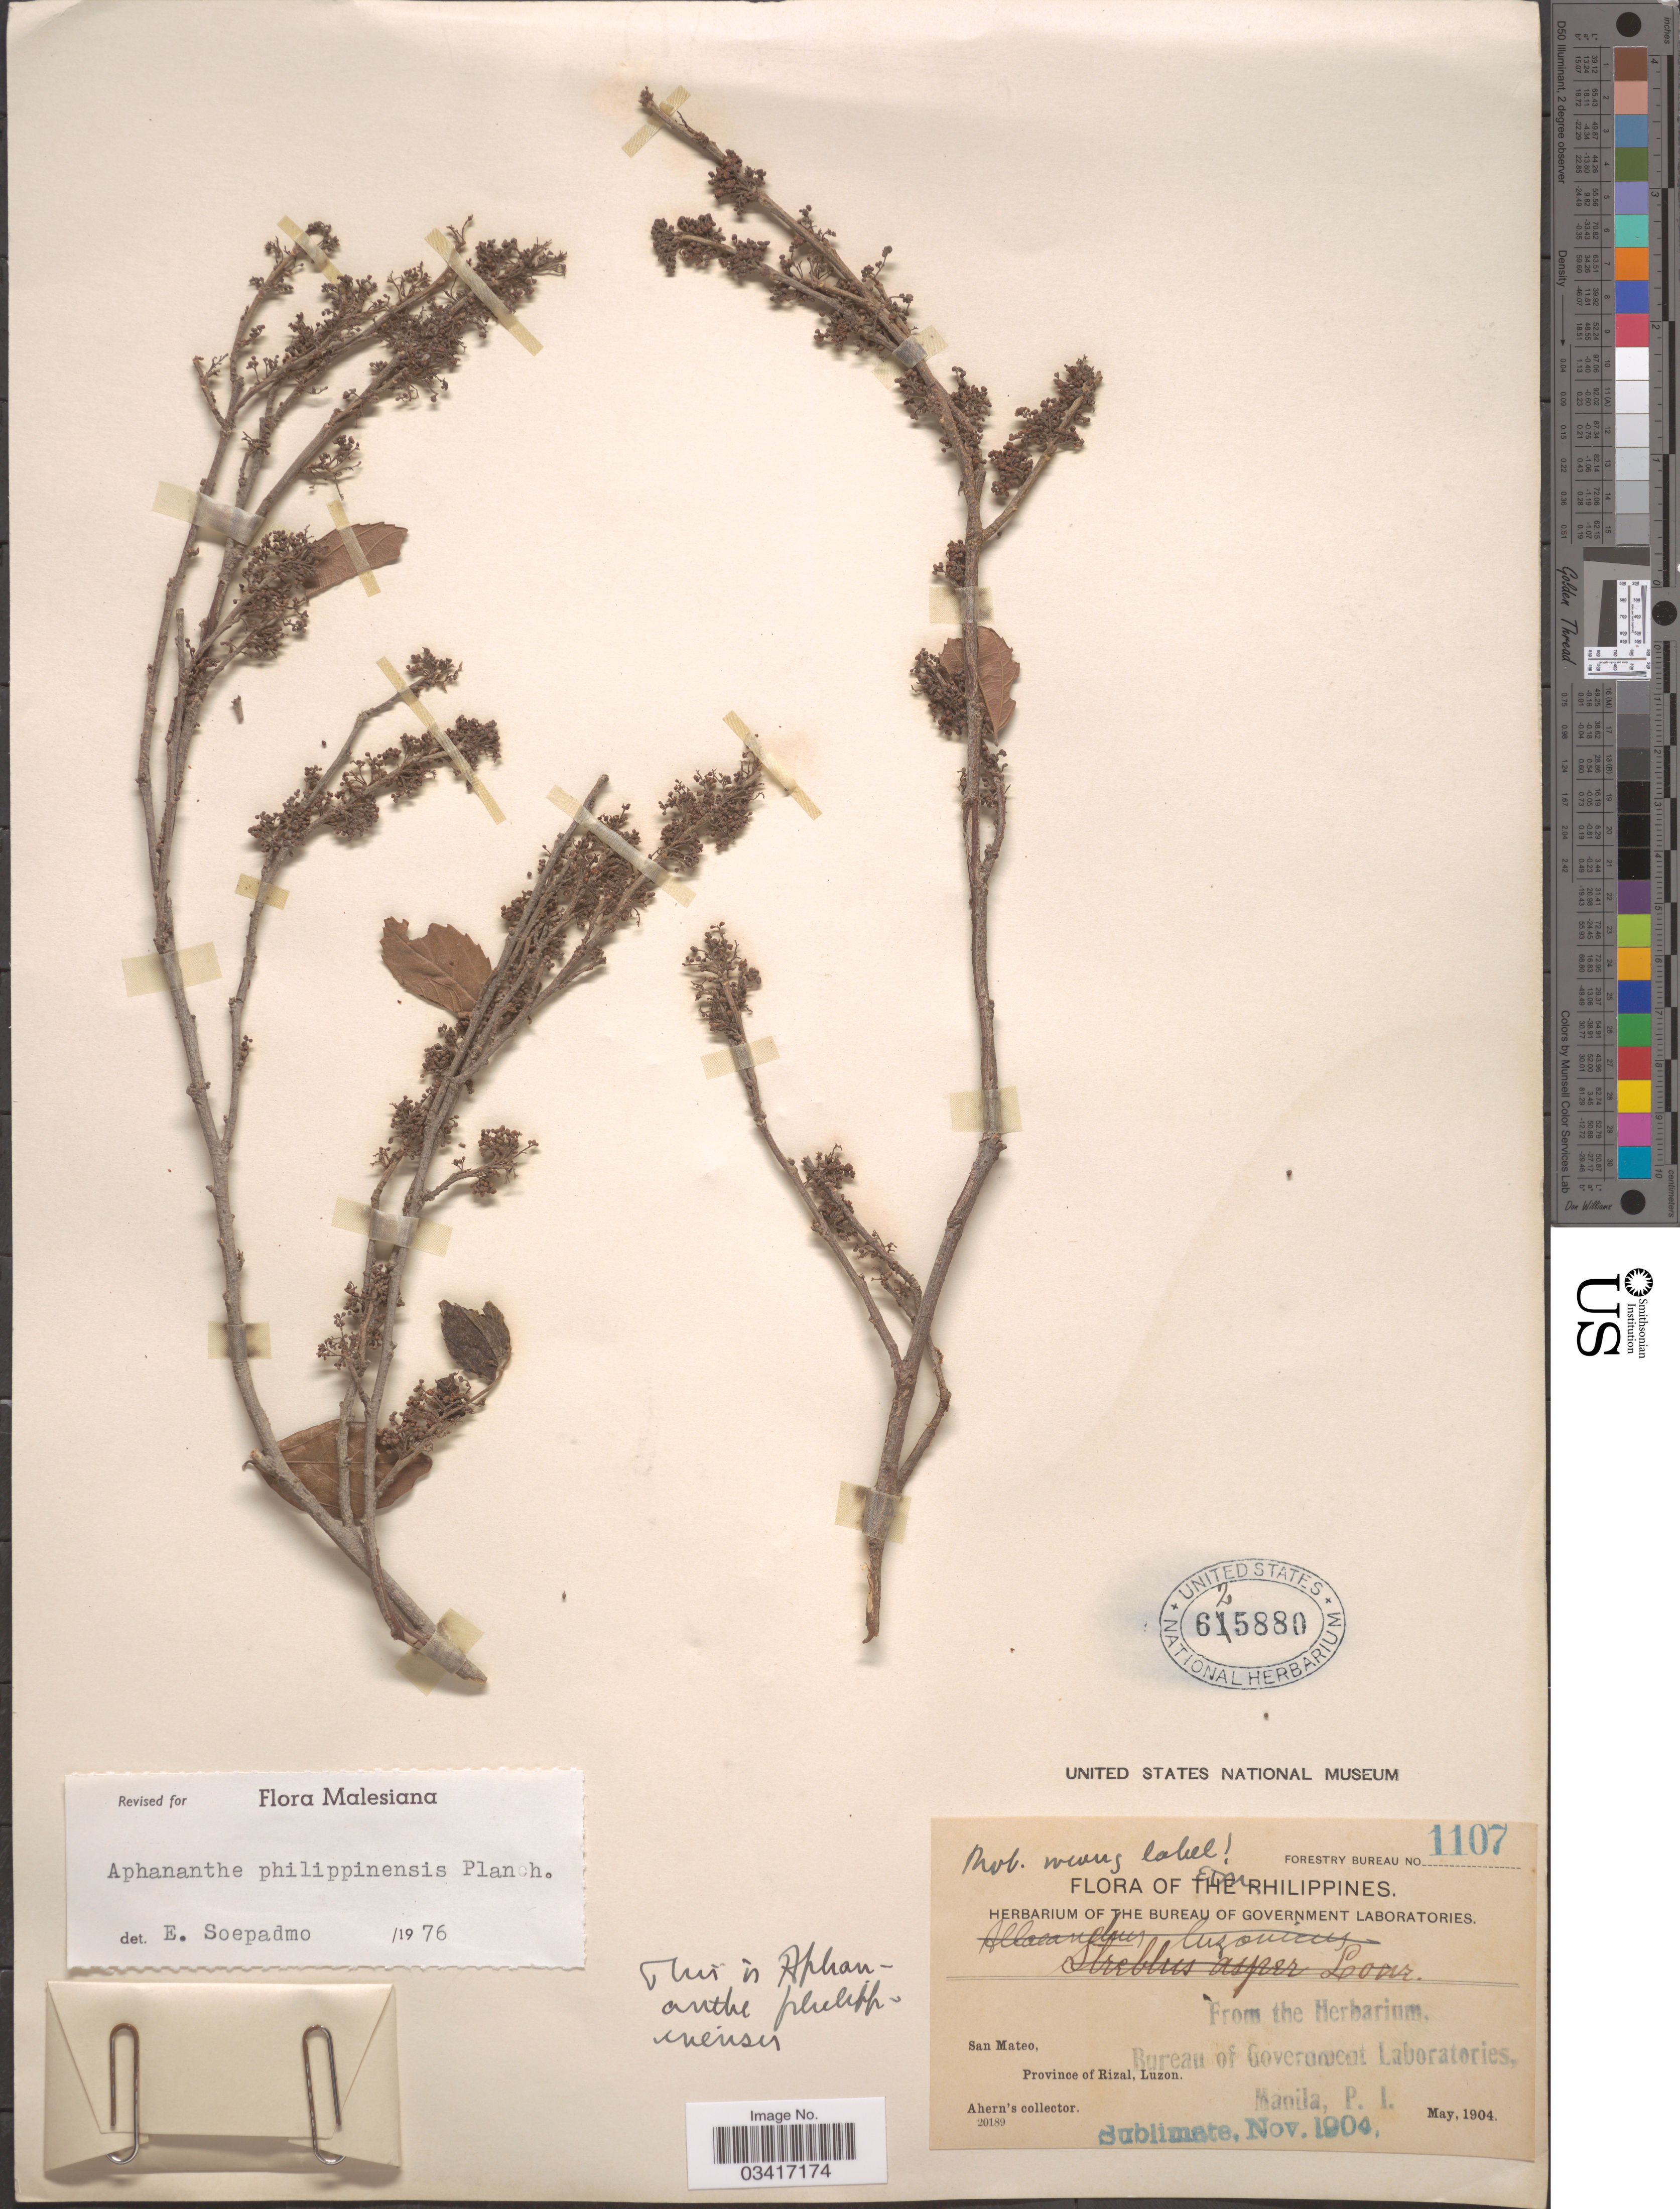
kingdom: Plantae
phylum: Tracheophyta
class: Magnoliopsida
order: Rosales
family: Cannabaceae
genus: Aphananthe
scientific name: Aphananthe philippinensis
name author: Planch.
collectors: Ahern's collector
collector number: Forestry Bureau 1107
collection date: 1904-05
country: Philippines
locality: San Mateo, Province of Rizal, Luzon.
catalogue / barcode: US 625880